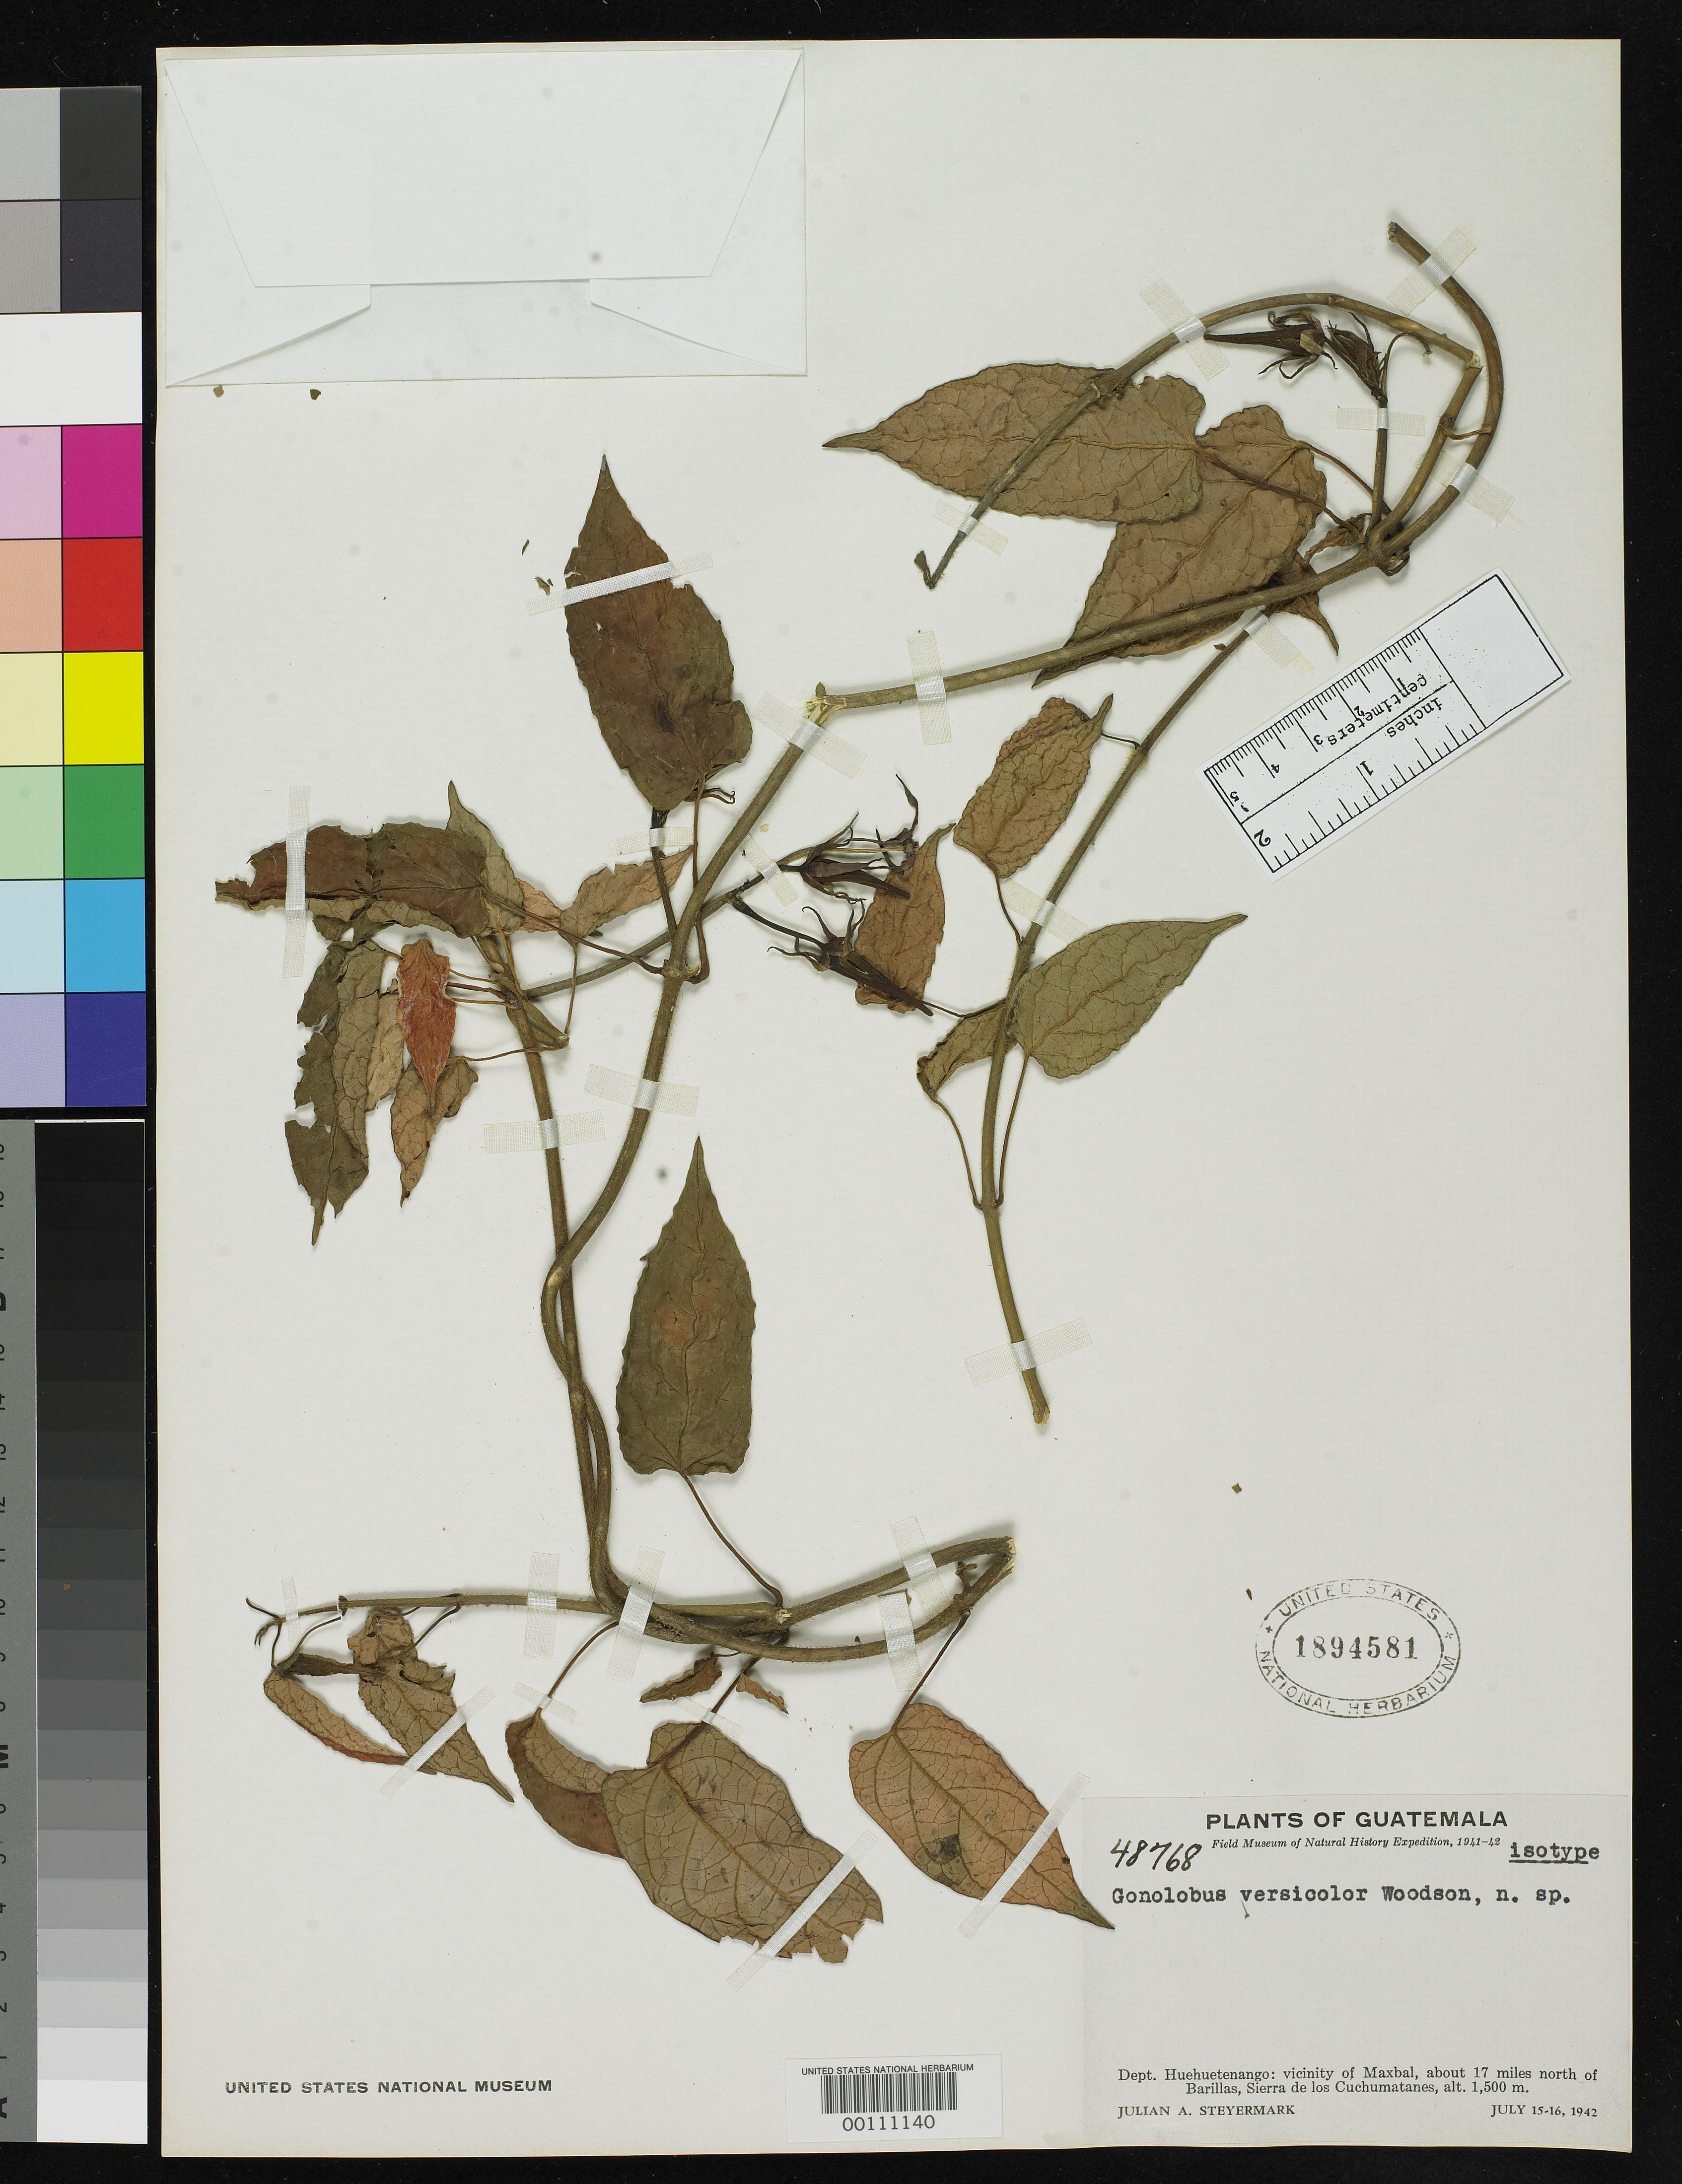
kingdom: Plantae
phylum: Tracheophyta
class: Magnoliopsida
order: Gentianales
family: Apocynaceae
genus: Gonolobus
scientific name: Gonolobus versicolor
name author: Woodson in Standl. & Steyerm.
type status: Isotype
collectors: J. Steyermark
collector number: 48768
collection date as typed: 15 Jul 1942 to 16 Jul 1942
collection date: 1942-07-15/1942-07-16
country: Guatemala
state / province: Huehuetenango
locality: Vicinity of Maxbal, 17 mi N of Barillas, Sierra de las Cuchumatanes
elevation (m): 1500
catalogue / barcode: US 1894581